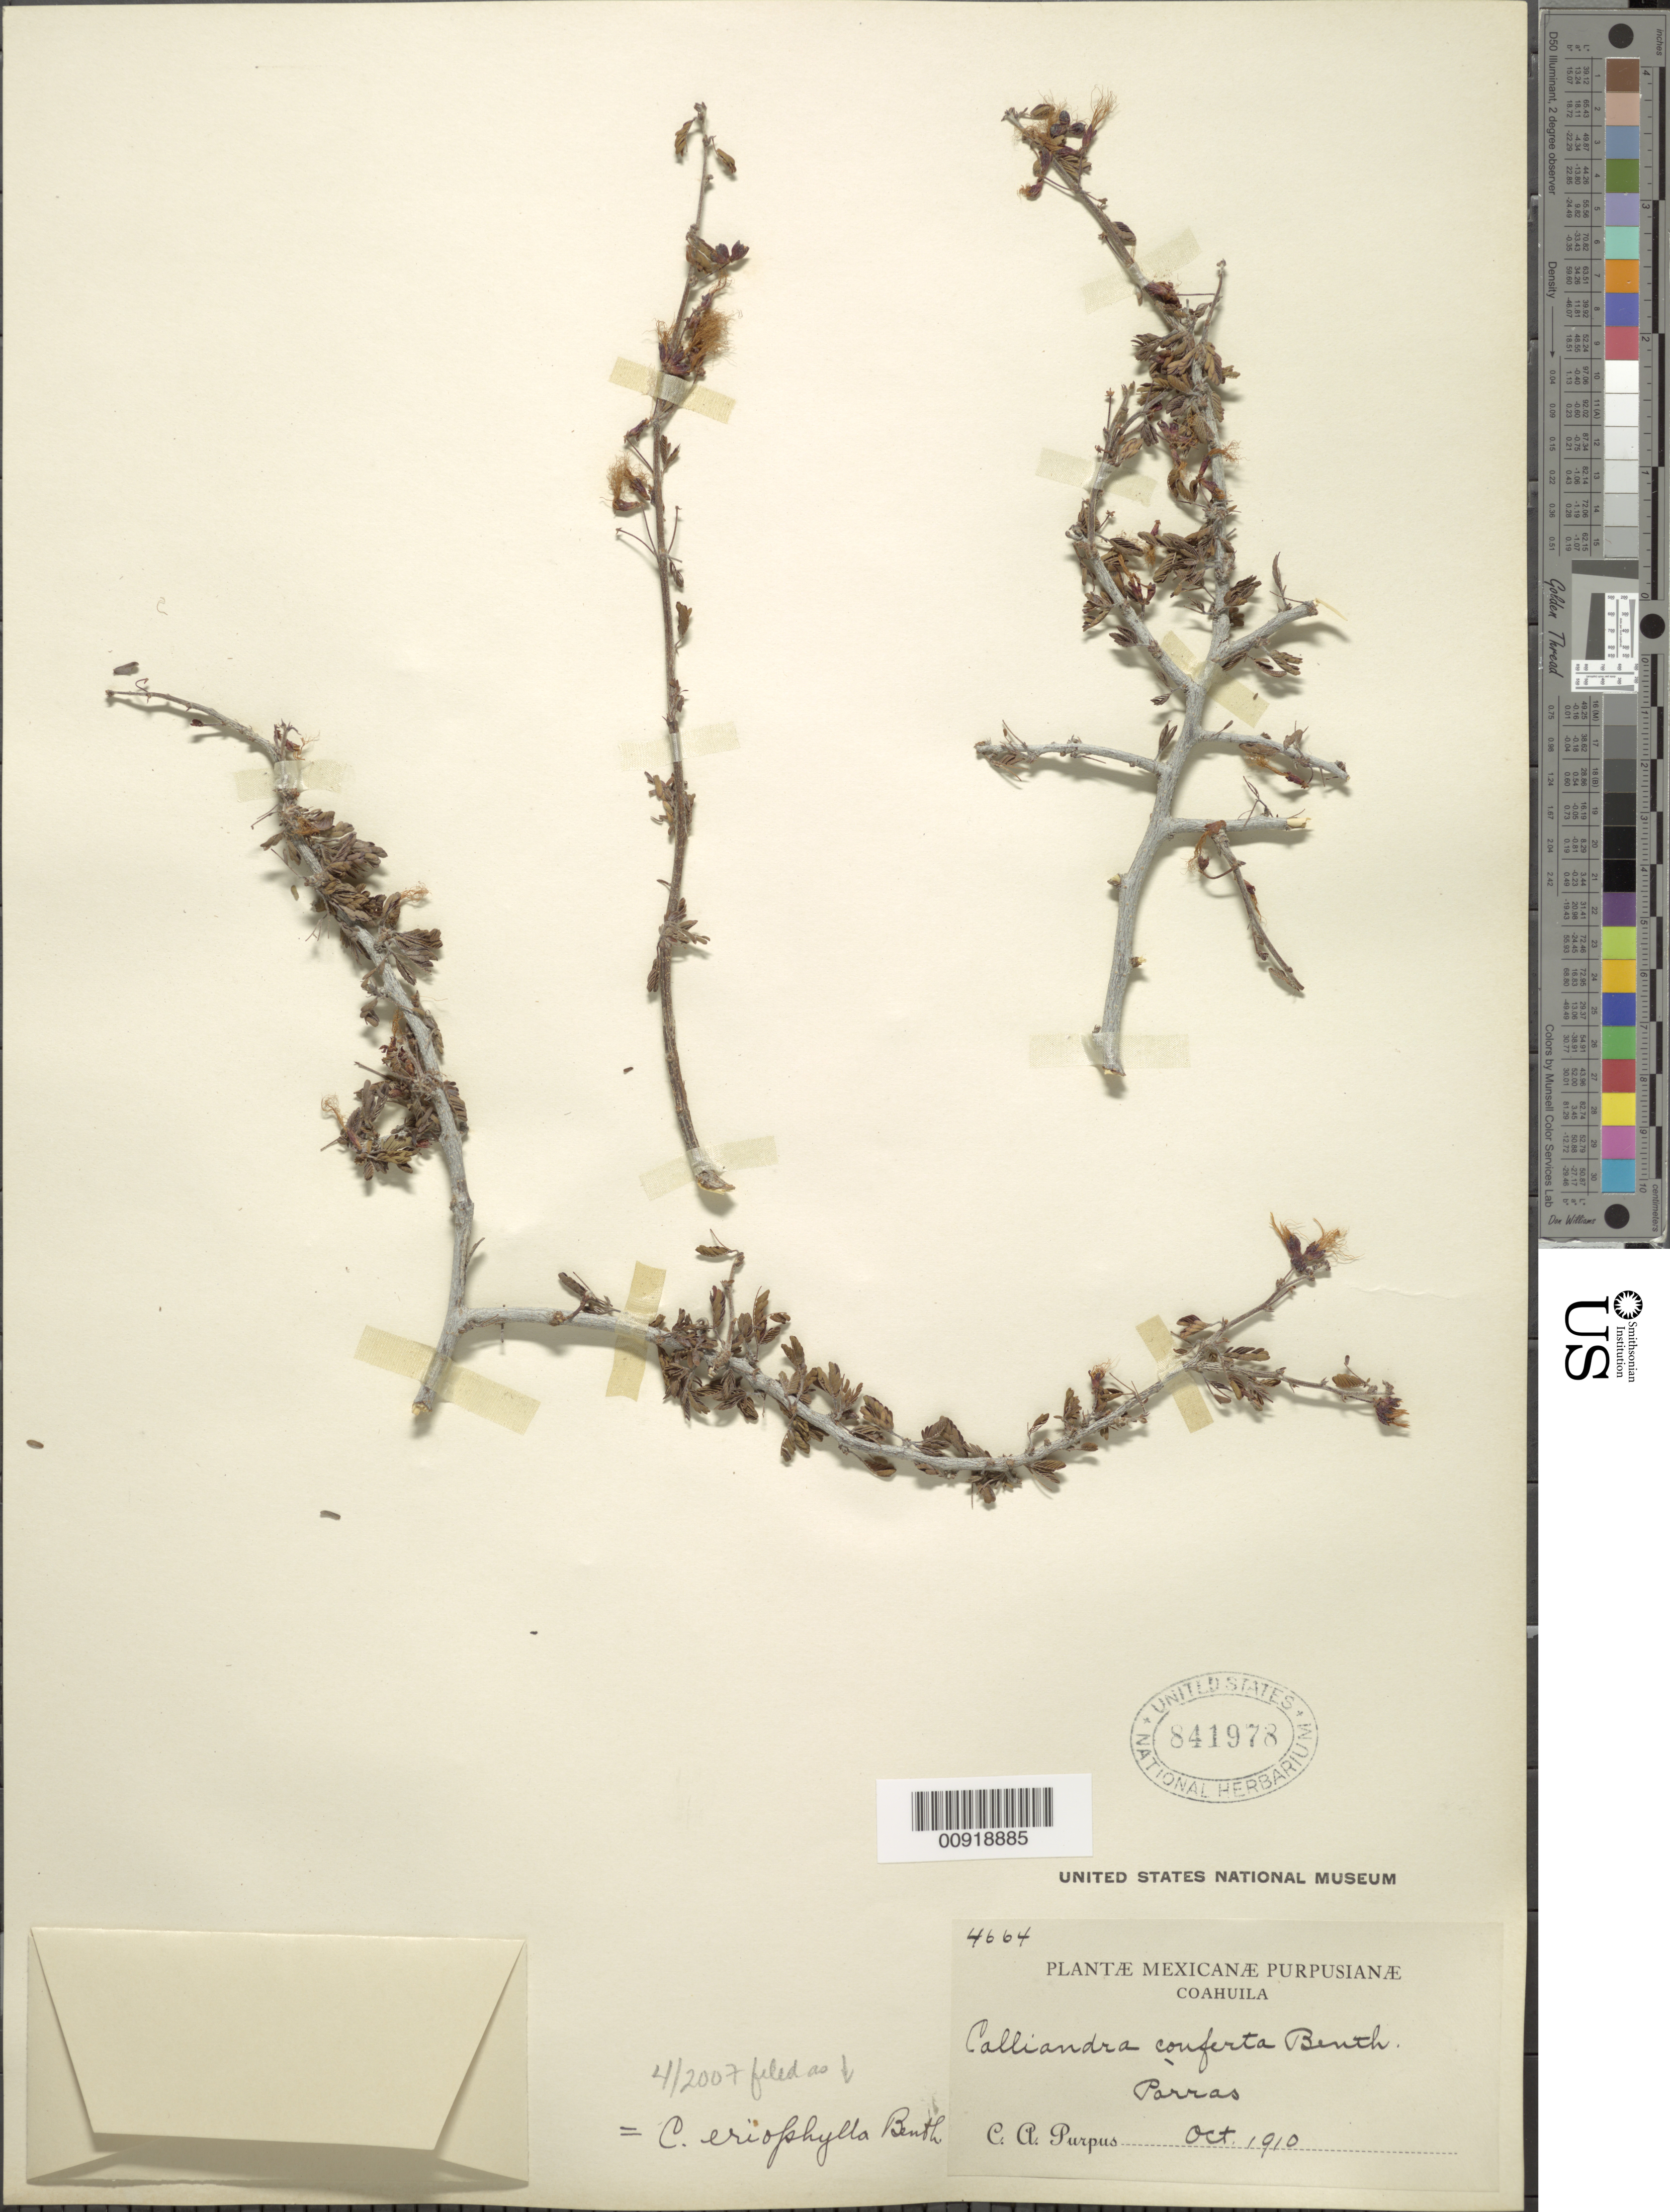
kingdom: Plantae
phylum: Tracheophyta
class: Magnoliopsida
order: Fabales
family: Fabaceae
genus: Calliandra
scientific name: Calliandra eriophylla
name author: Benth.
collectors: C. A. Purpus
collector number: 4664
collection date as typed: Oct 1910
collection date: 1910-10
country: Mexico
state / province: Coahuila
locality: Parras, Coahuila.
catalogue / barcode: US 841978